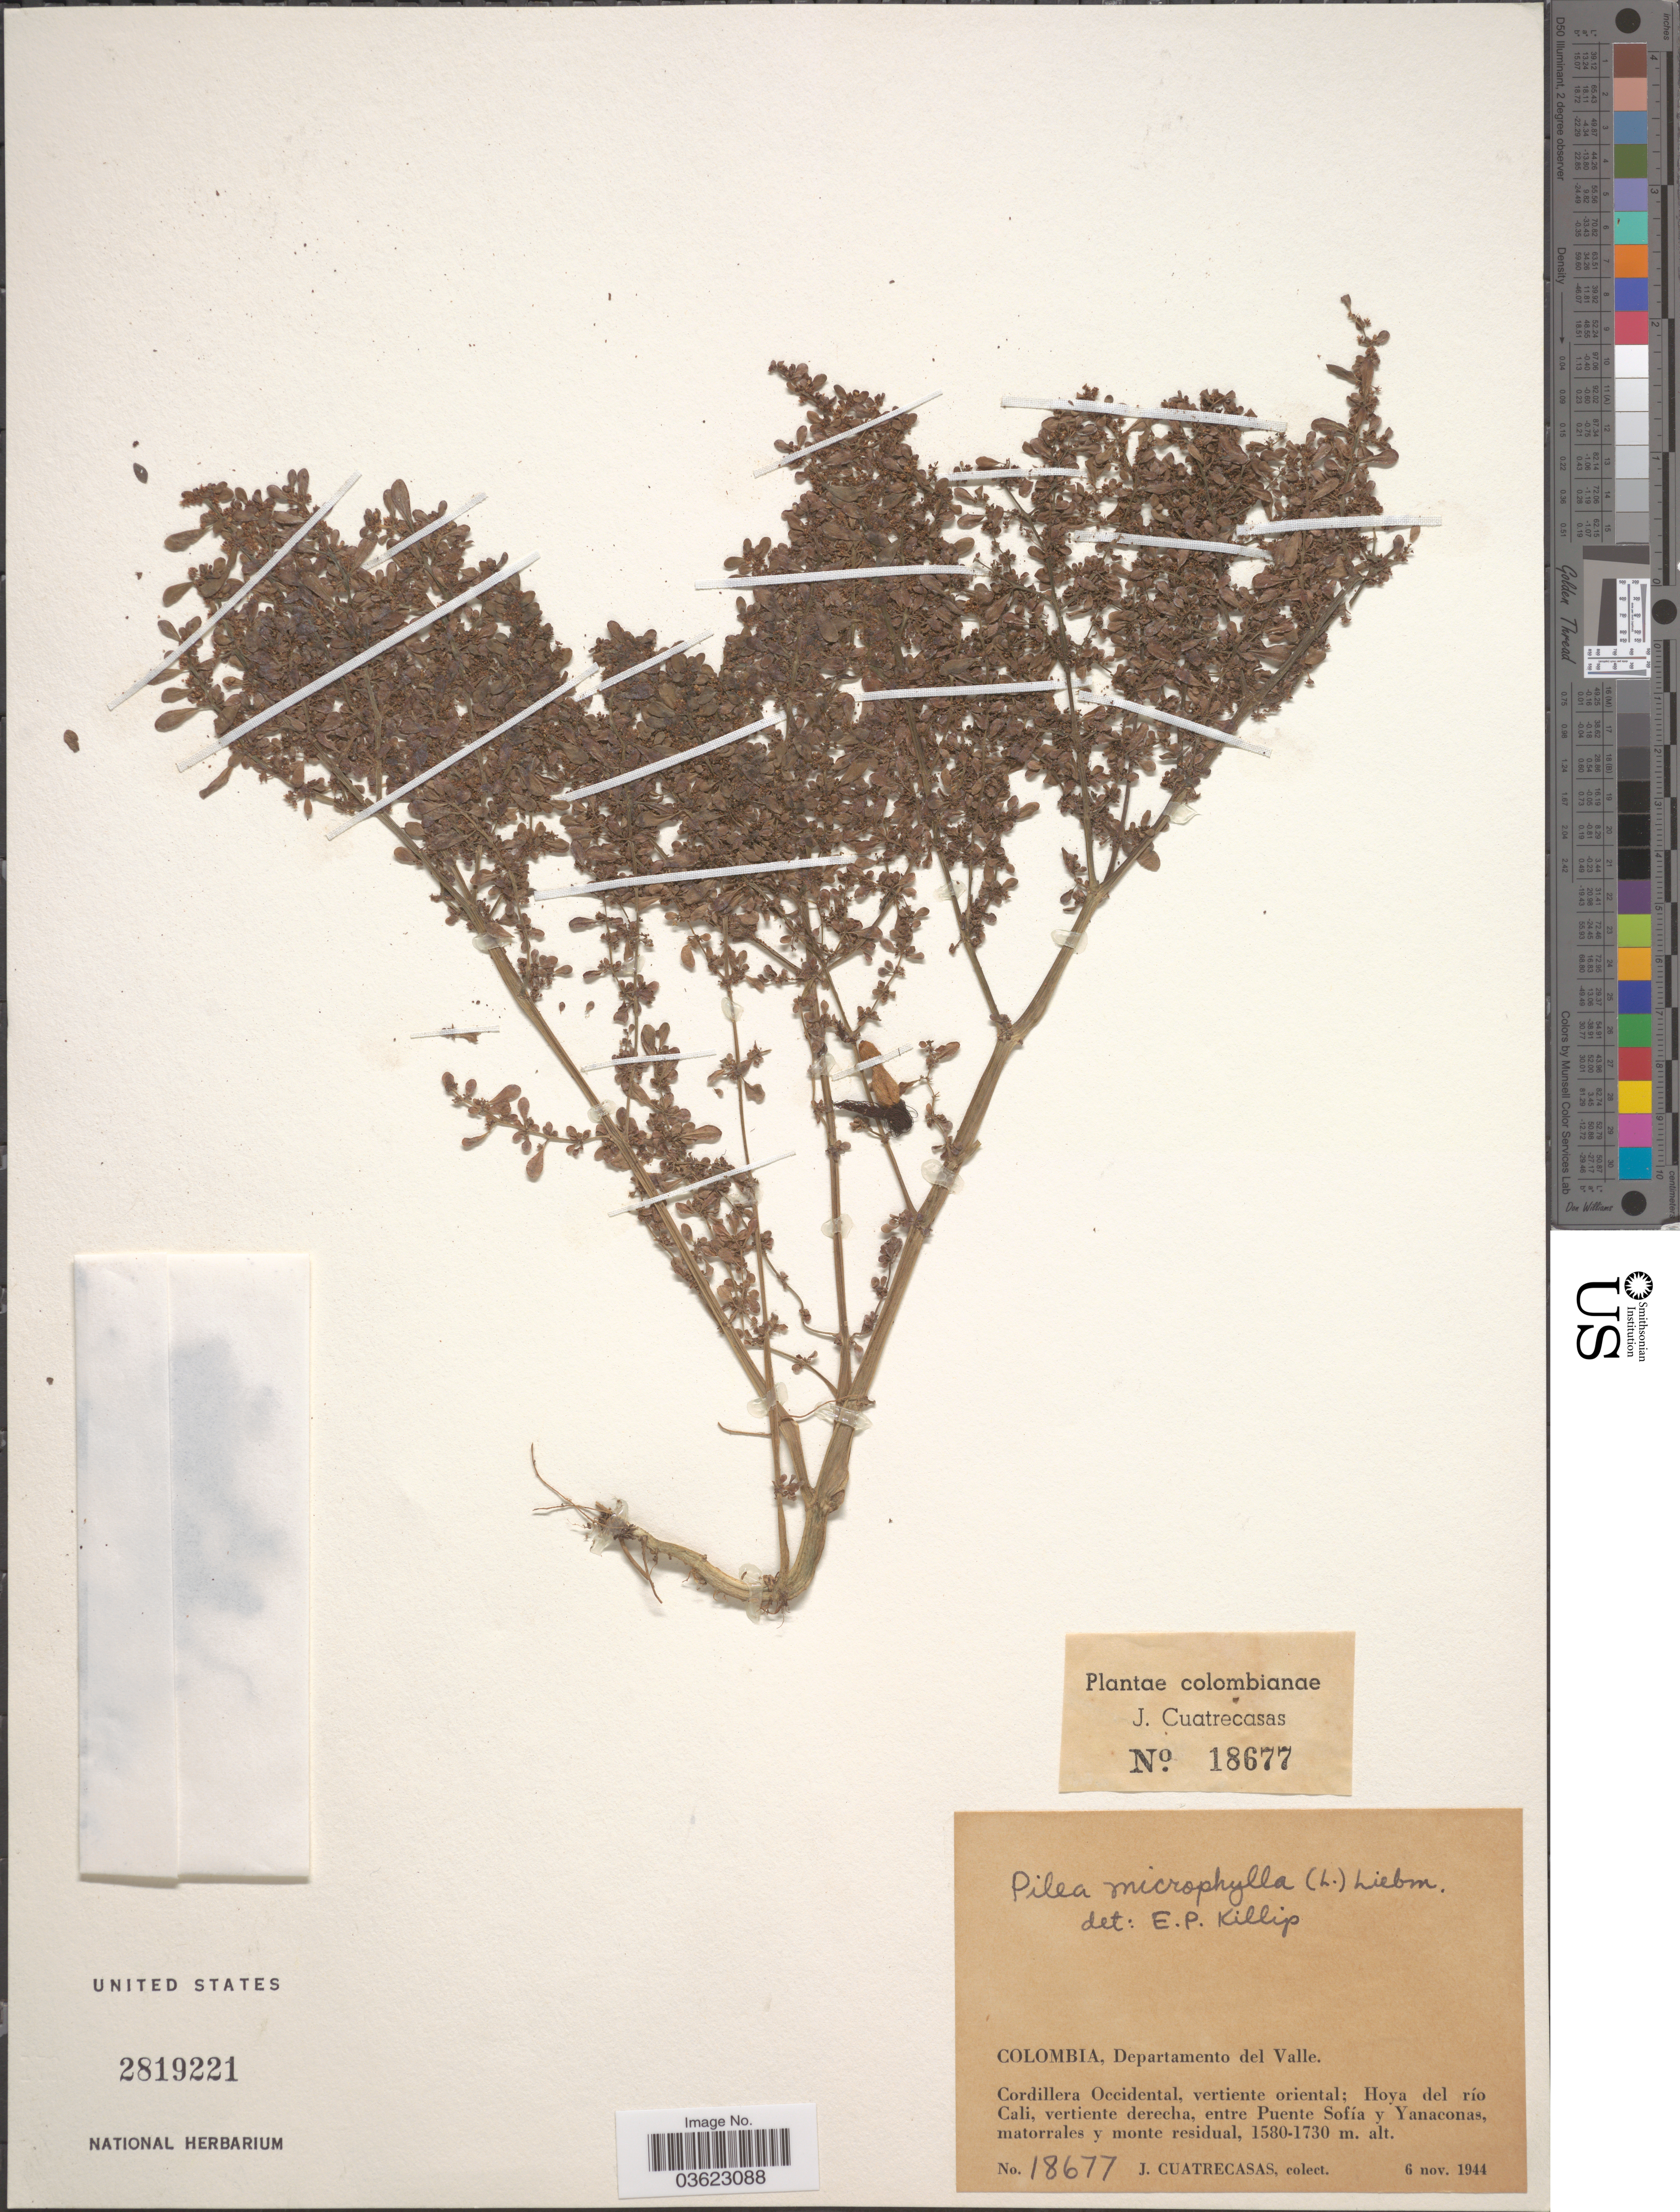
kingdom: Plantae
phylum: Tracheophyta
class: Magnoliopsida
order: Rosales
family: Urticaceae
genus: Pilea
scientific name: Pilea microphylla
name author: (L.) Liebm.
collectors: J. Cuatrecasas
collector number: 18677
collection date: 1944-11-06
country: Colombia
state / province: Valle del Cauca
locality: Departamento del Valle. Cordillera Occidental, vertiente oriental; Hoya del río Cali, vertiente derecha, entre Puente Sofía y Yanaconas matorrales y monte residual.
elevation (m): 1580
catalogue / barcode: US 2819221